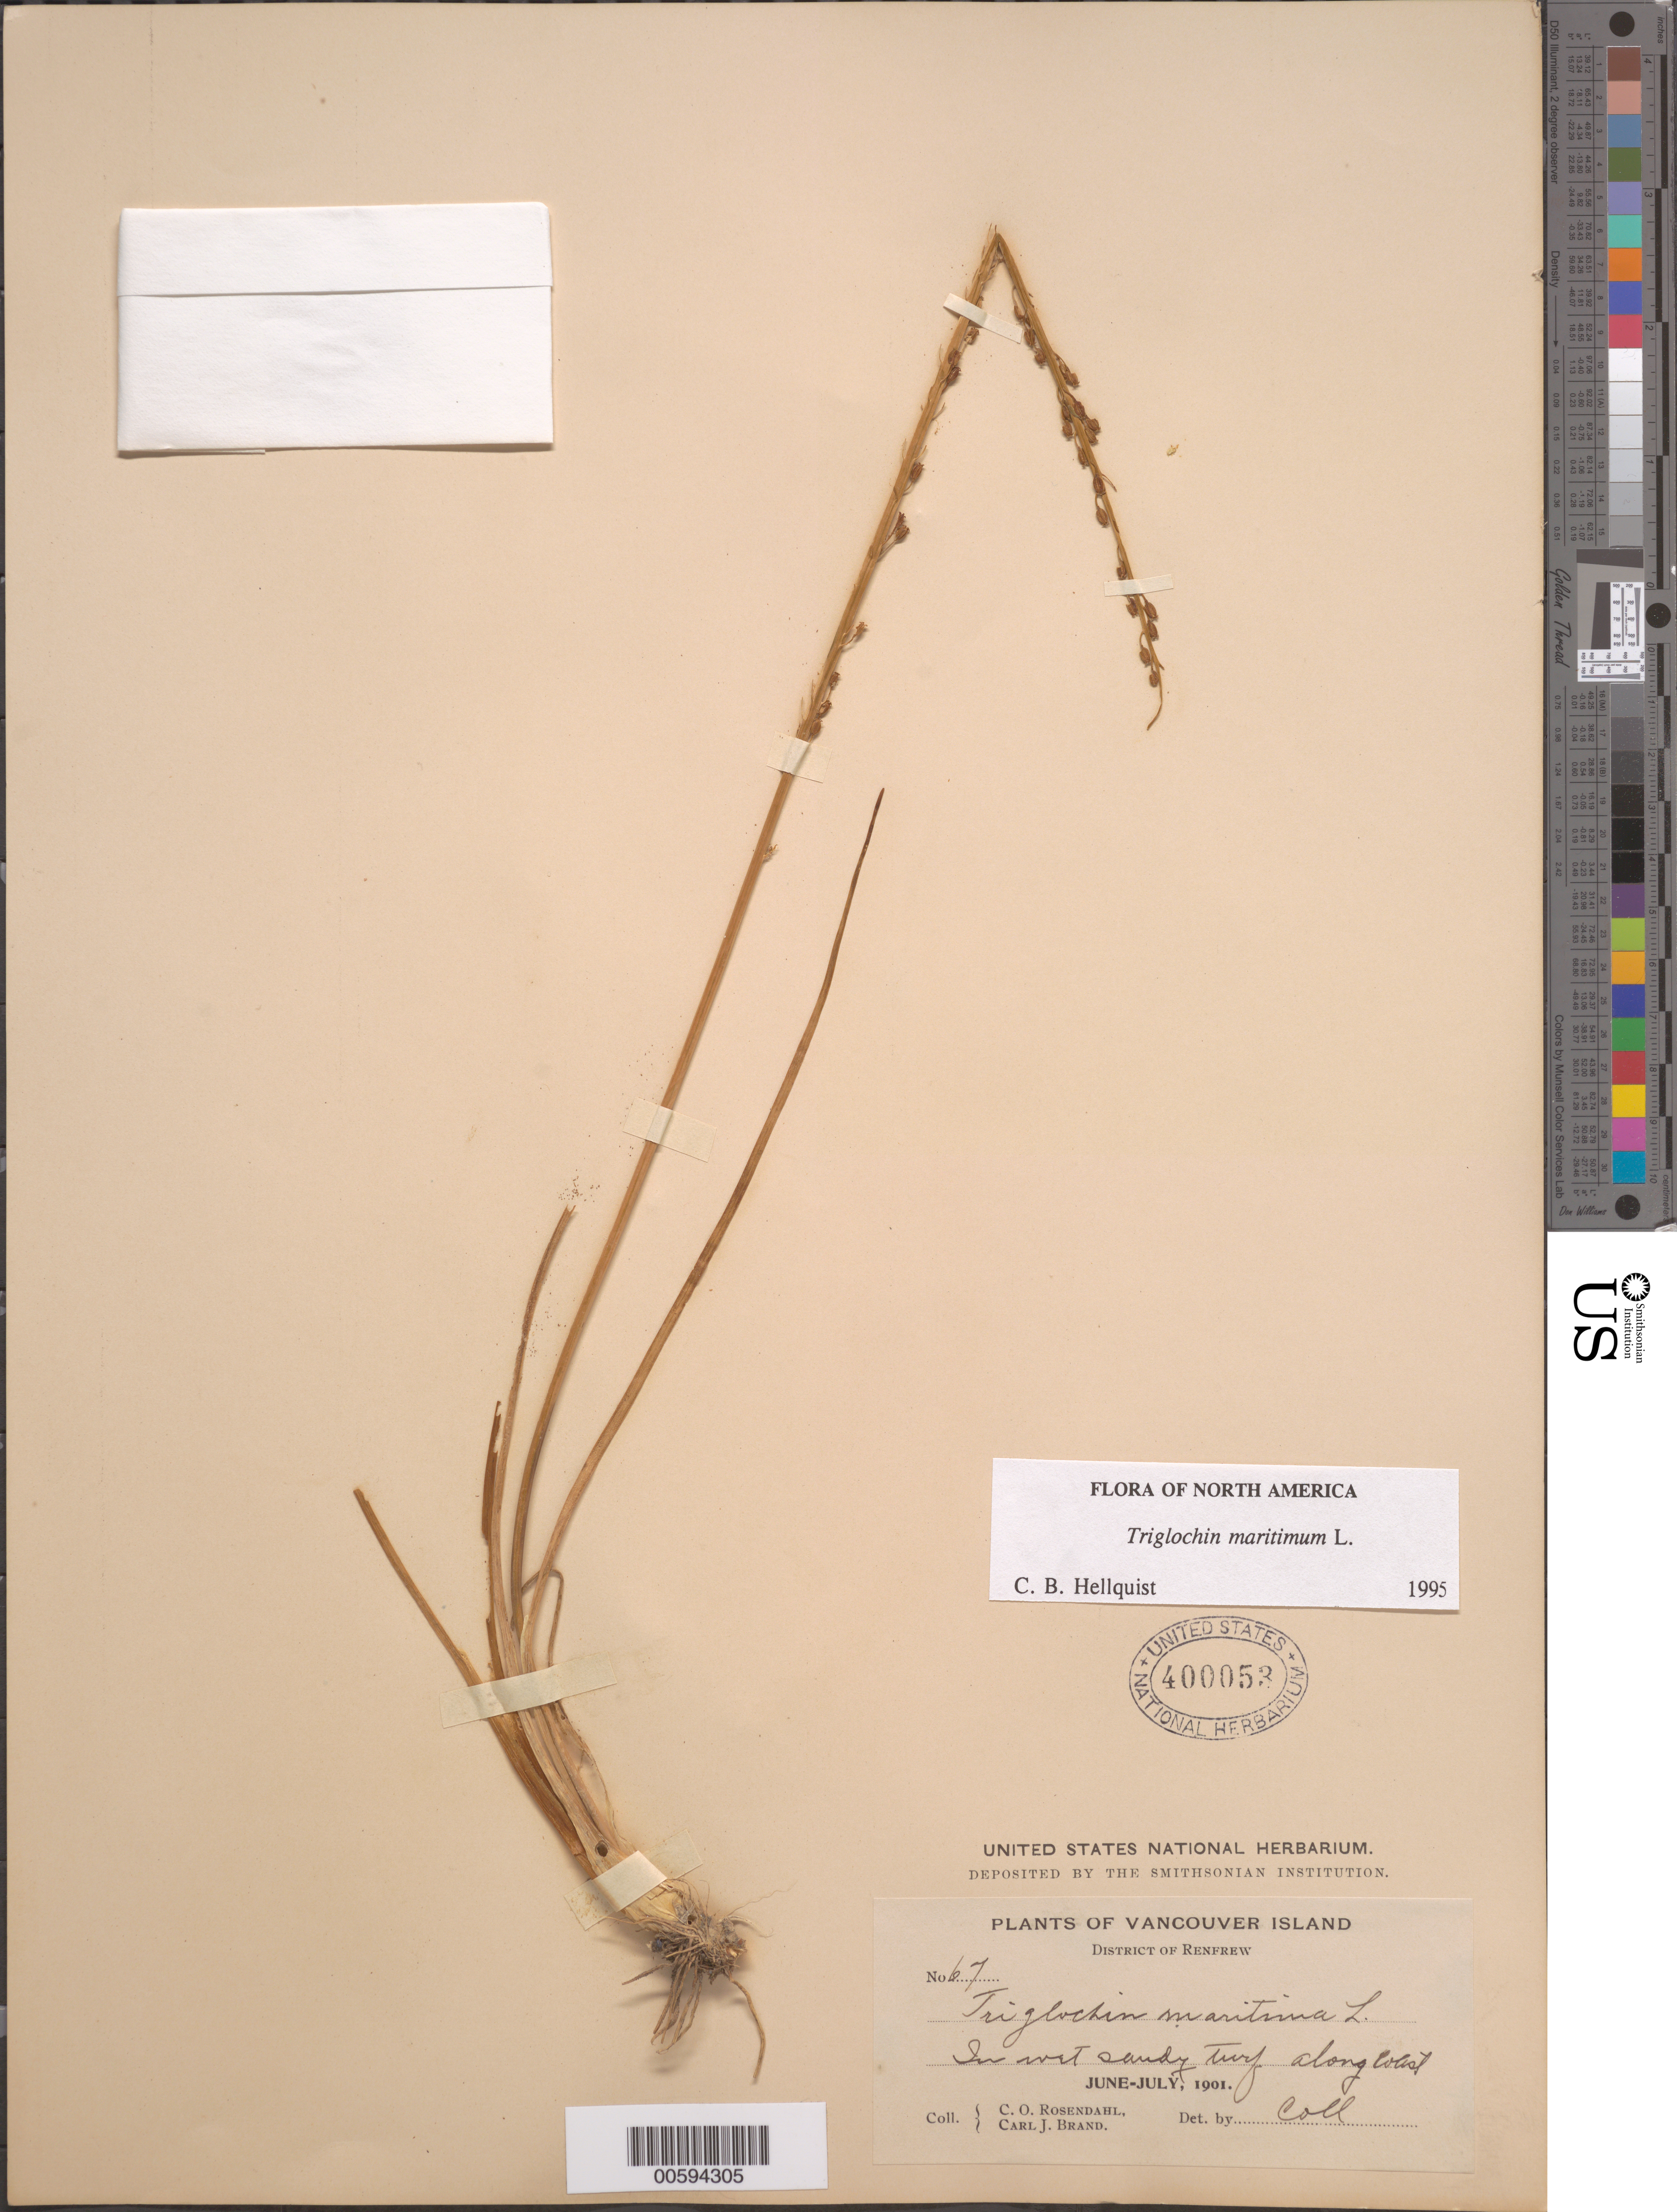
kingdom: Plantae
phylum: Tracheophyta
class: Liliopsida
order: Alismatales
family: Juncaginaceae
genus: Triglochin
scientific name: Triglochin maritima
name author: L.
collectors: C. O. Rosendahl & C. J. Brand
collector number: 67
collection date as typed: Jun 1901 to -- Jul 1901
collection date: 1901-06/1901-07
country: Canada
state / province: British Columbia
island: Vancouver Island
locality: Vancouver Island: Renfrew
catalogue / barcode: US 400053